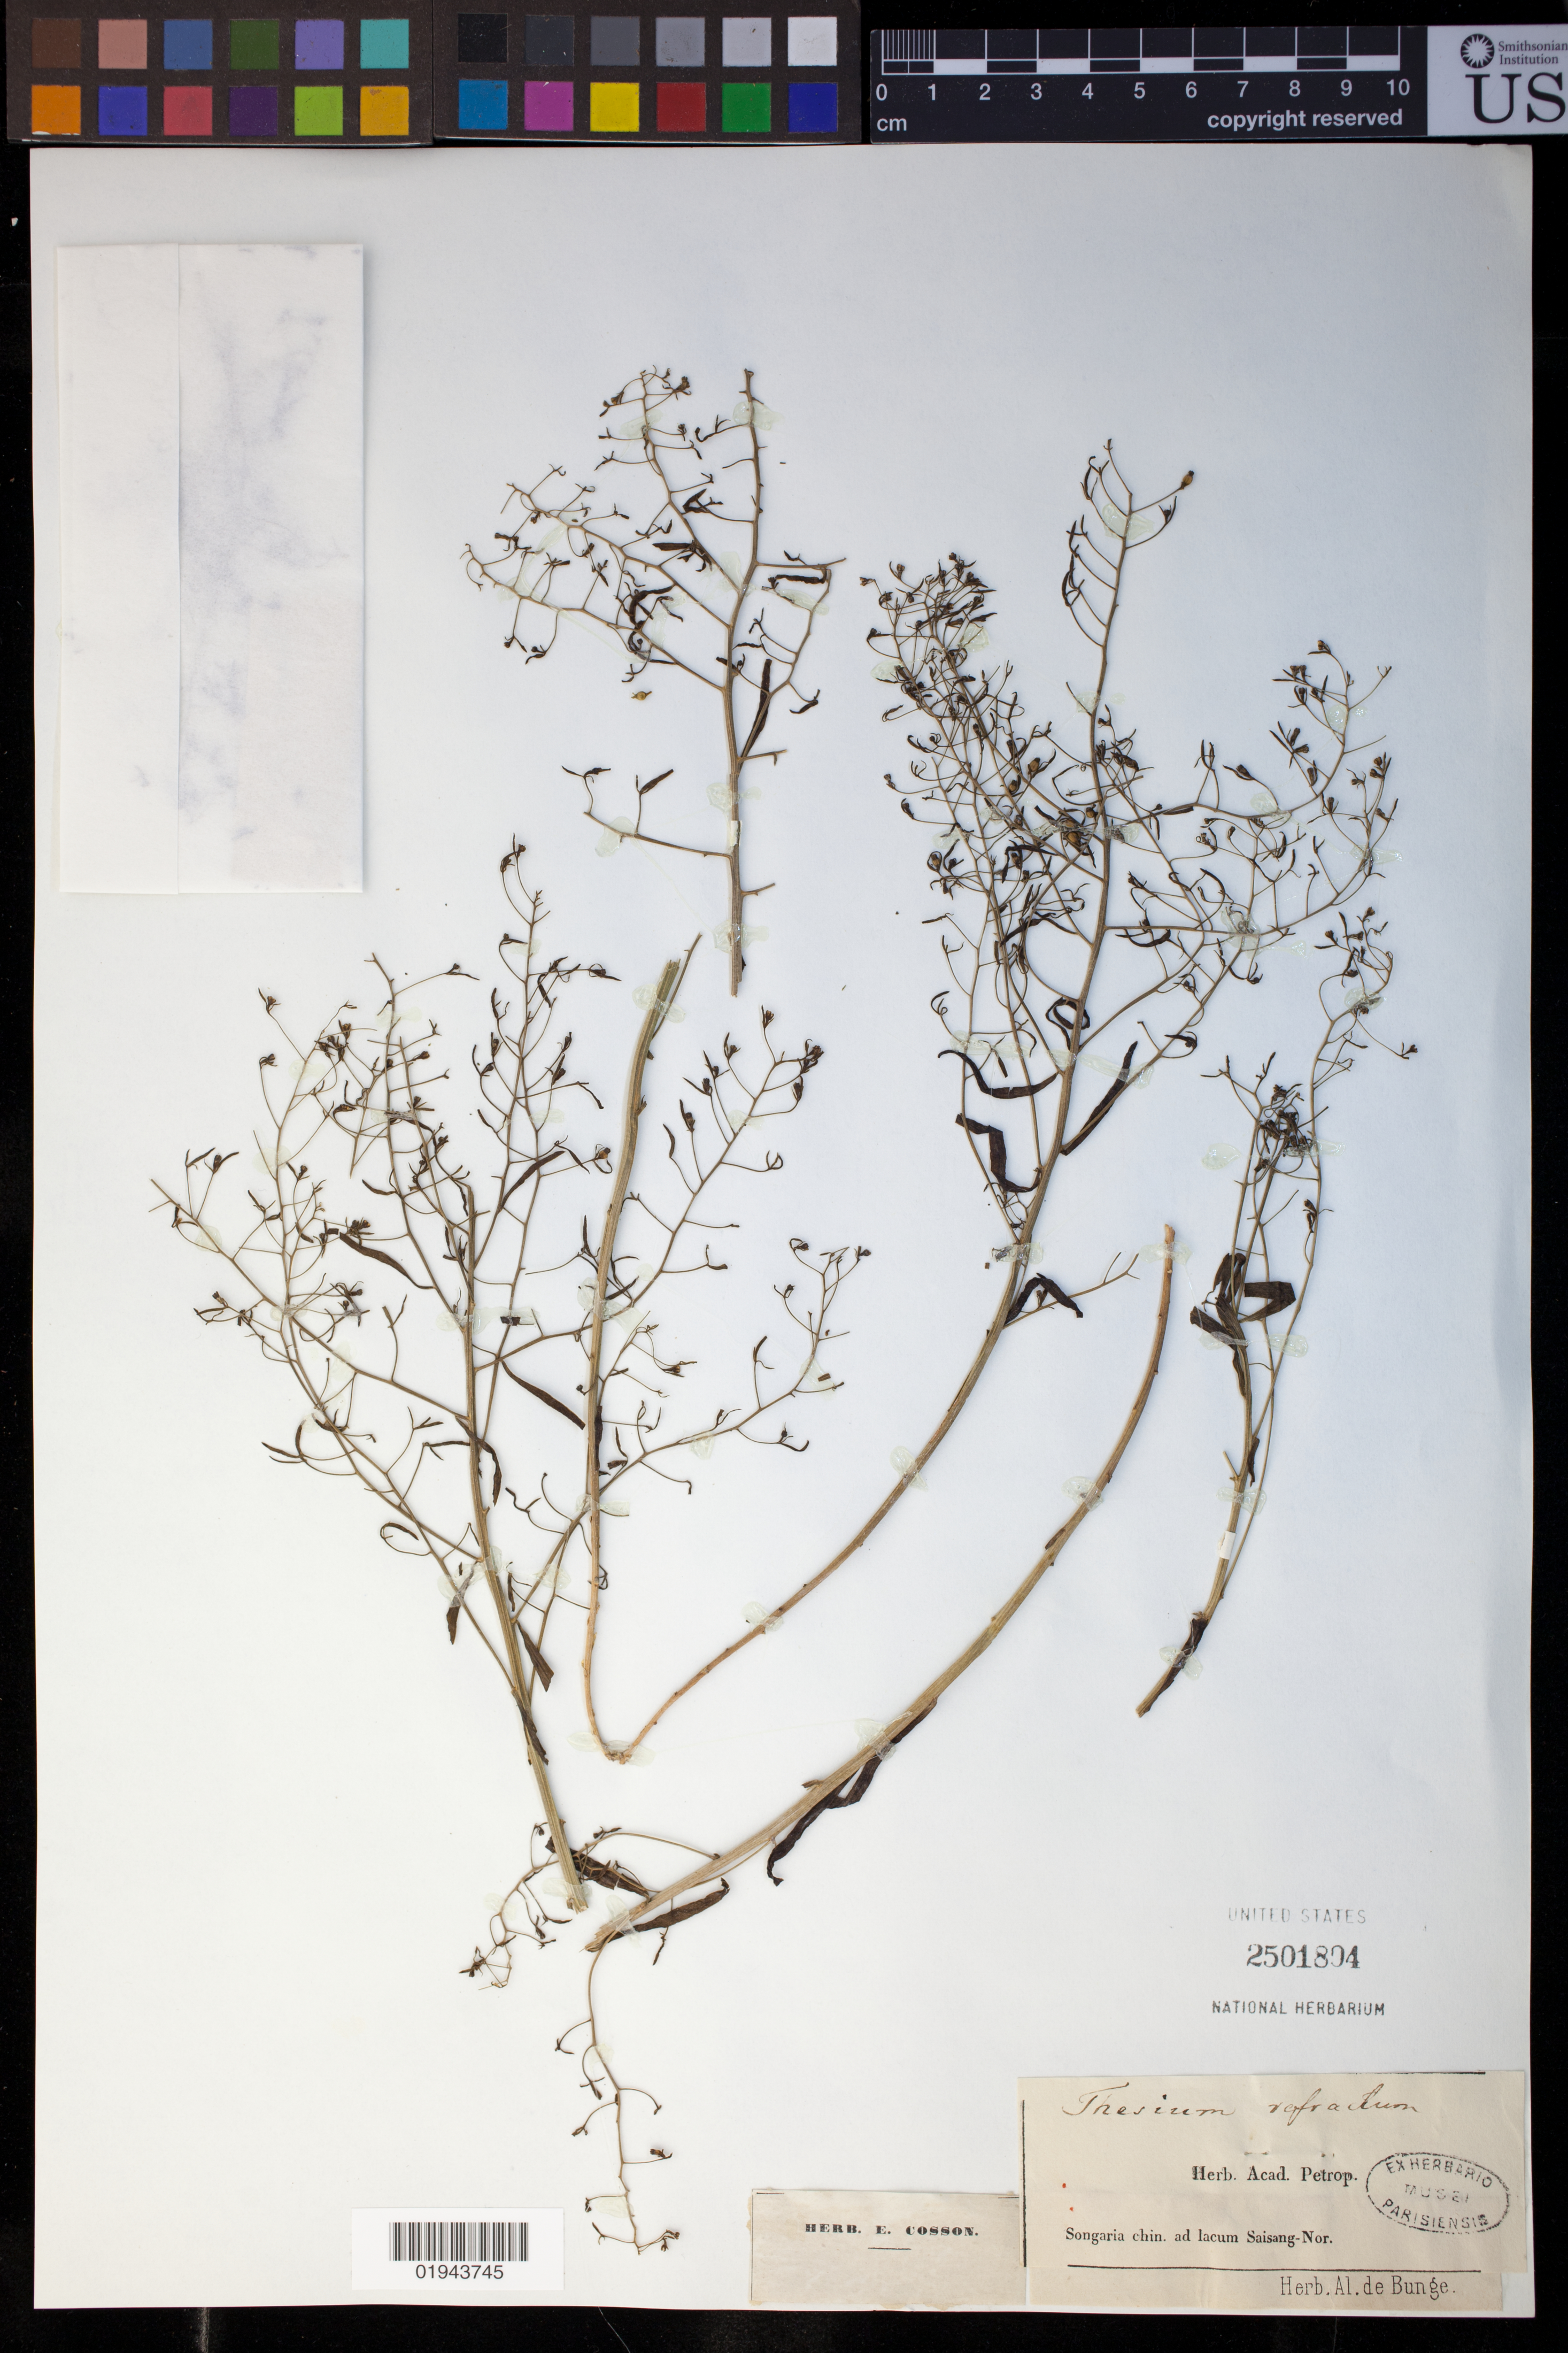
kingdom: Plantae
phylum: Tracheophyta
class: Magnoliopsida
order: Santalales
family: Thesiaceae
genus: Thesium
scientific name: Thesium refractum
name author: C.A. Mey.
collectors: E. Cosson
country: Kazakhstan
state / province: East Kazakhstan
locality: Songaria chin. ad lacum Saisang-Nor.[Lake Zaysan-Nor]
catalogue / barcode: US 2501804